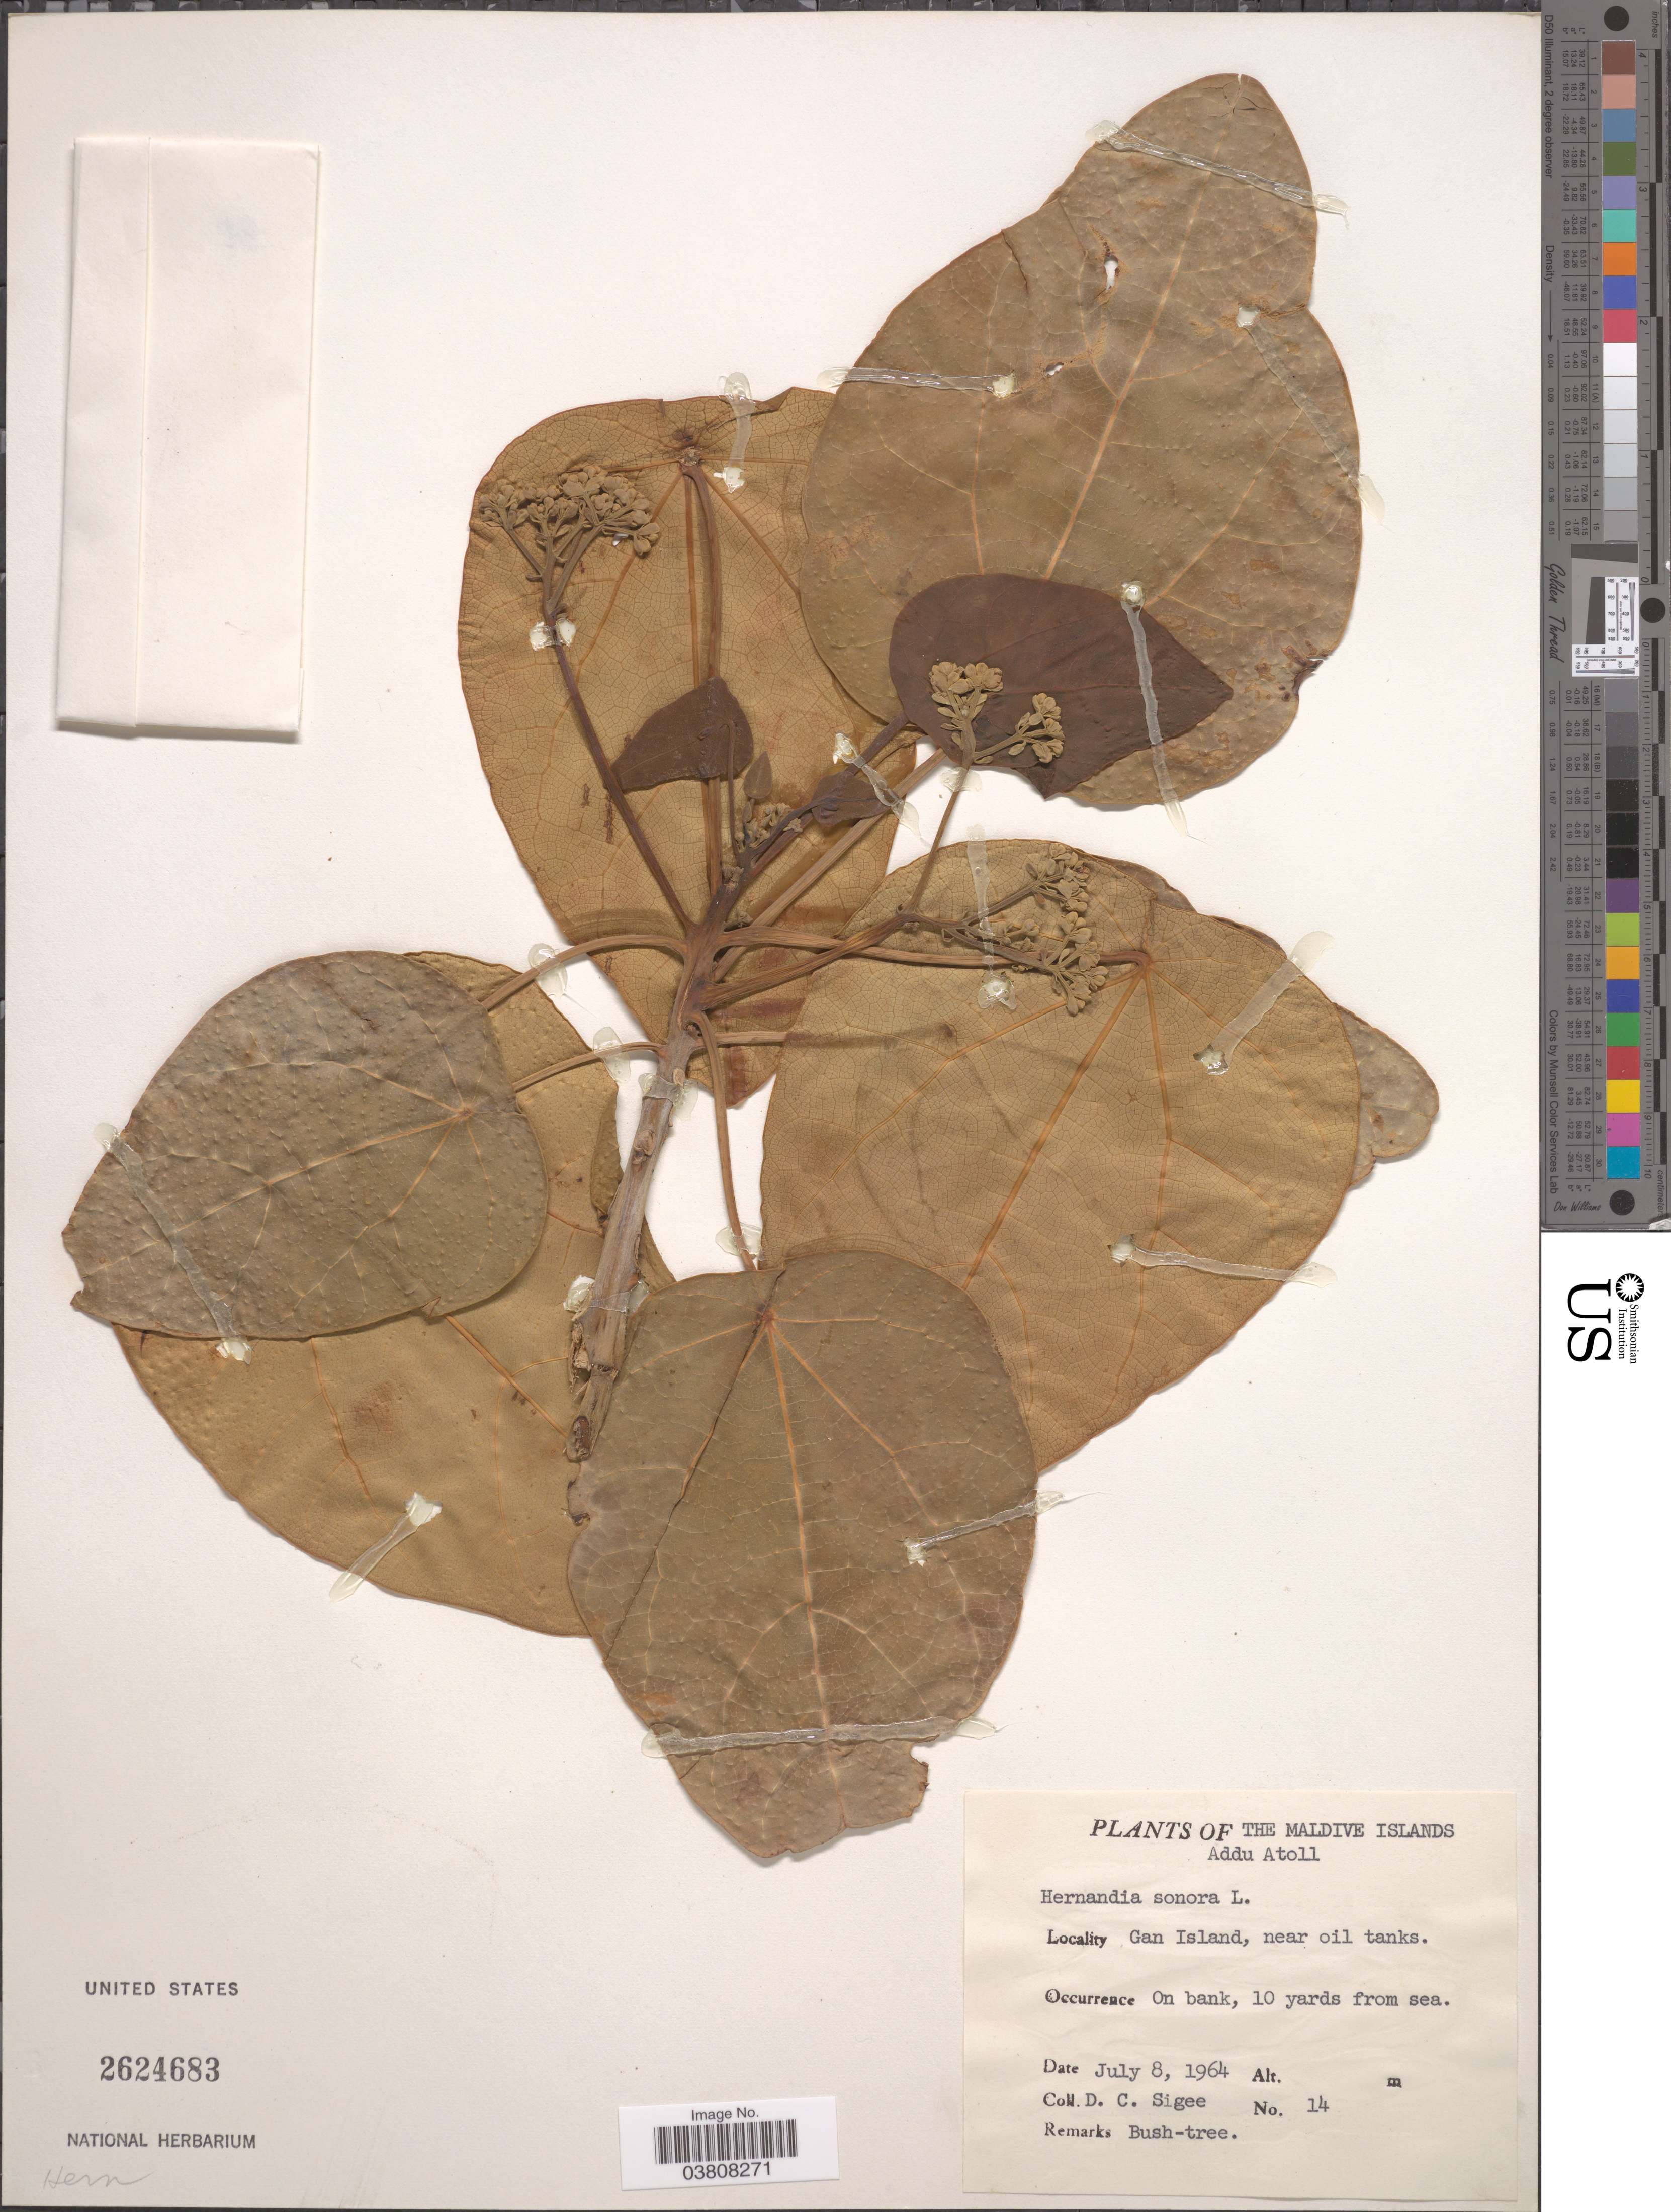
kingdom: Plantae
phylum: Tracheophyta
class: Magnoliopsida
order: Laurales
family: Hernandiaceae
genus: Hernandia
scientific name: Hernandia nymphaeifolia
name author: (C. Presl) Kubitzki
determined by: Strong, Mark T., (BOT), Smithsonian Institution - National Museum of Natural History (UNITED STATES)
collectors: D. C. Sigee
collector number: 14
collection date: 1964-07-08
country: Maldive Islands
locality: Addu Atoll. Gan Island, near oil tanks. On bank, 10 yards from sea.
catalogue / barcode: US 2624683